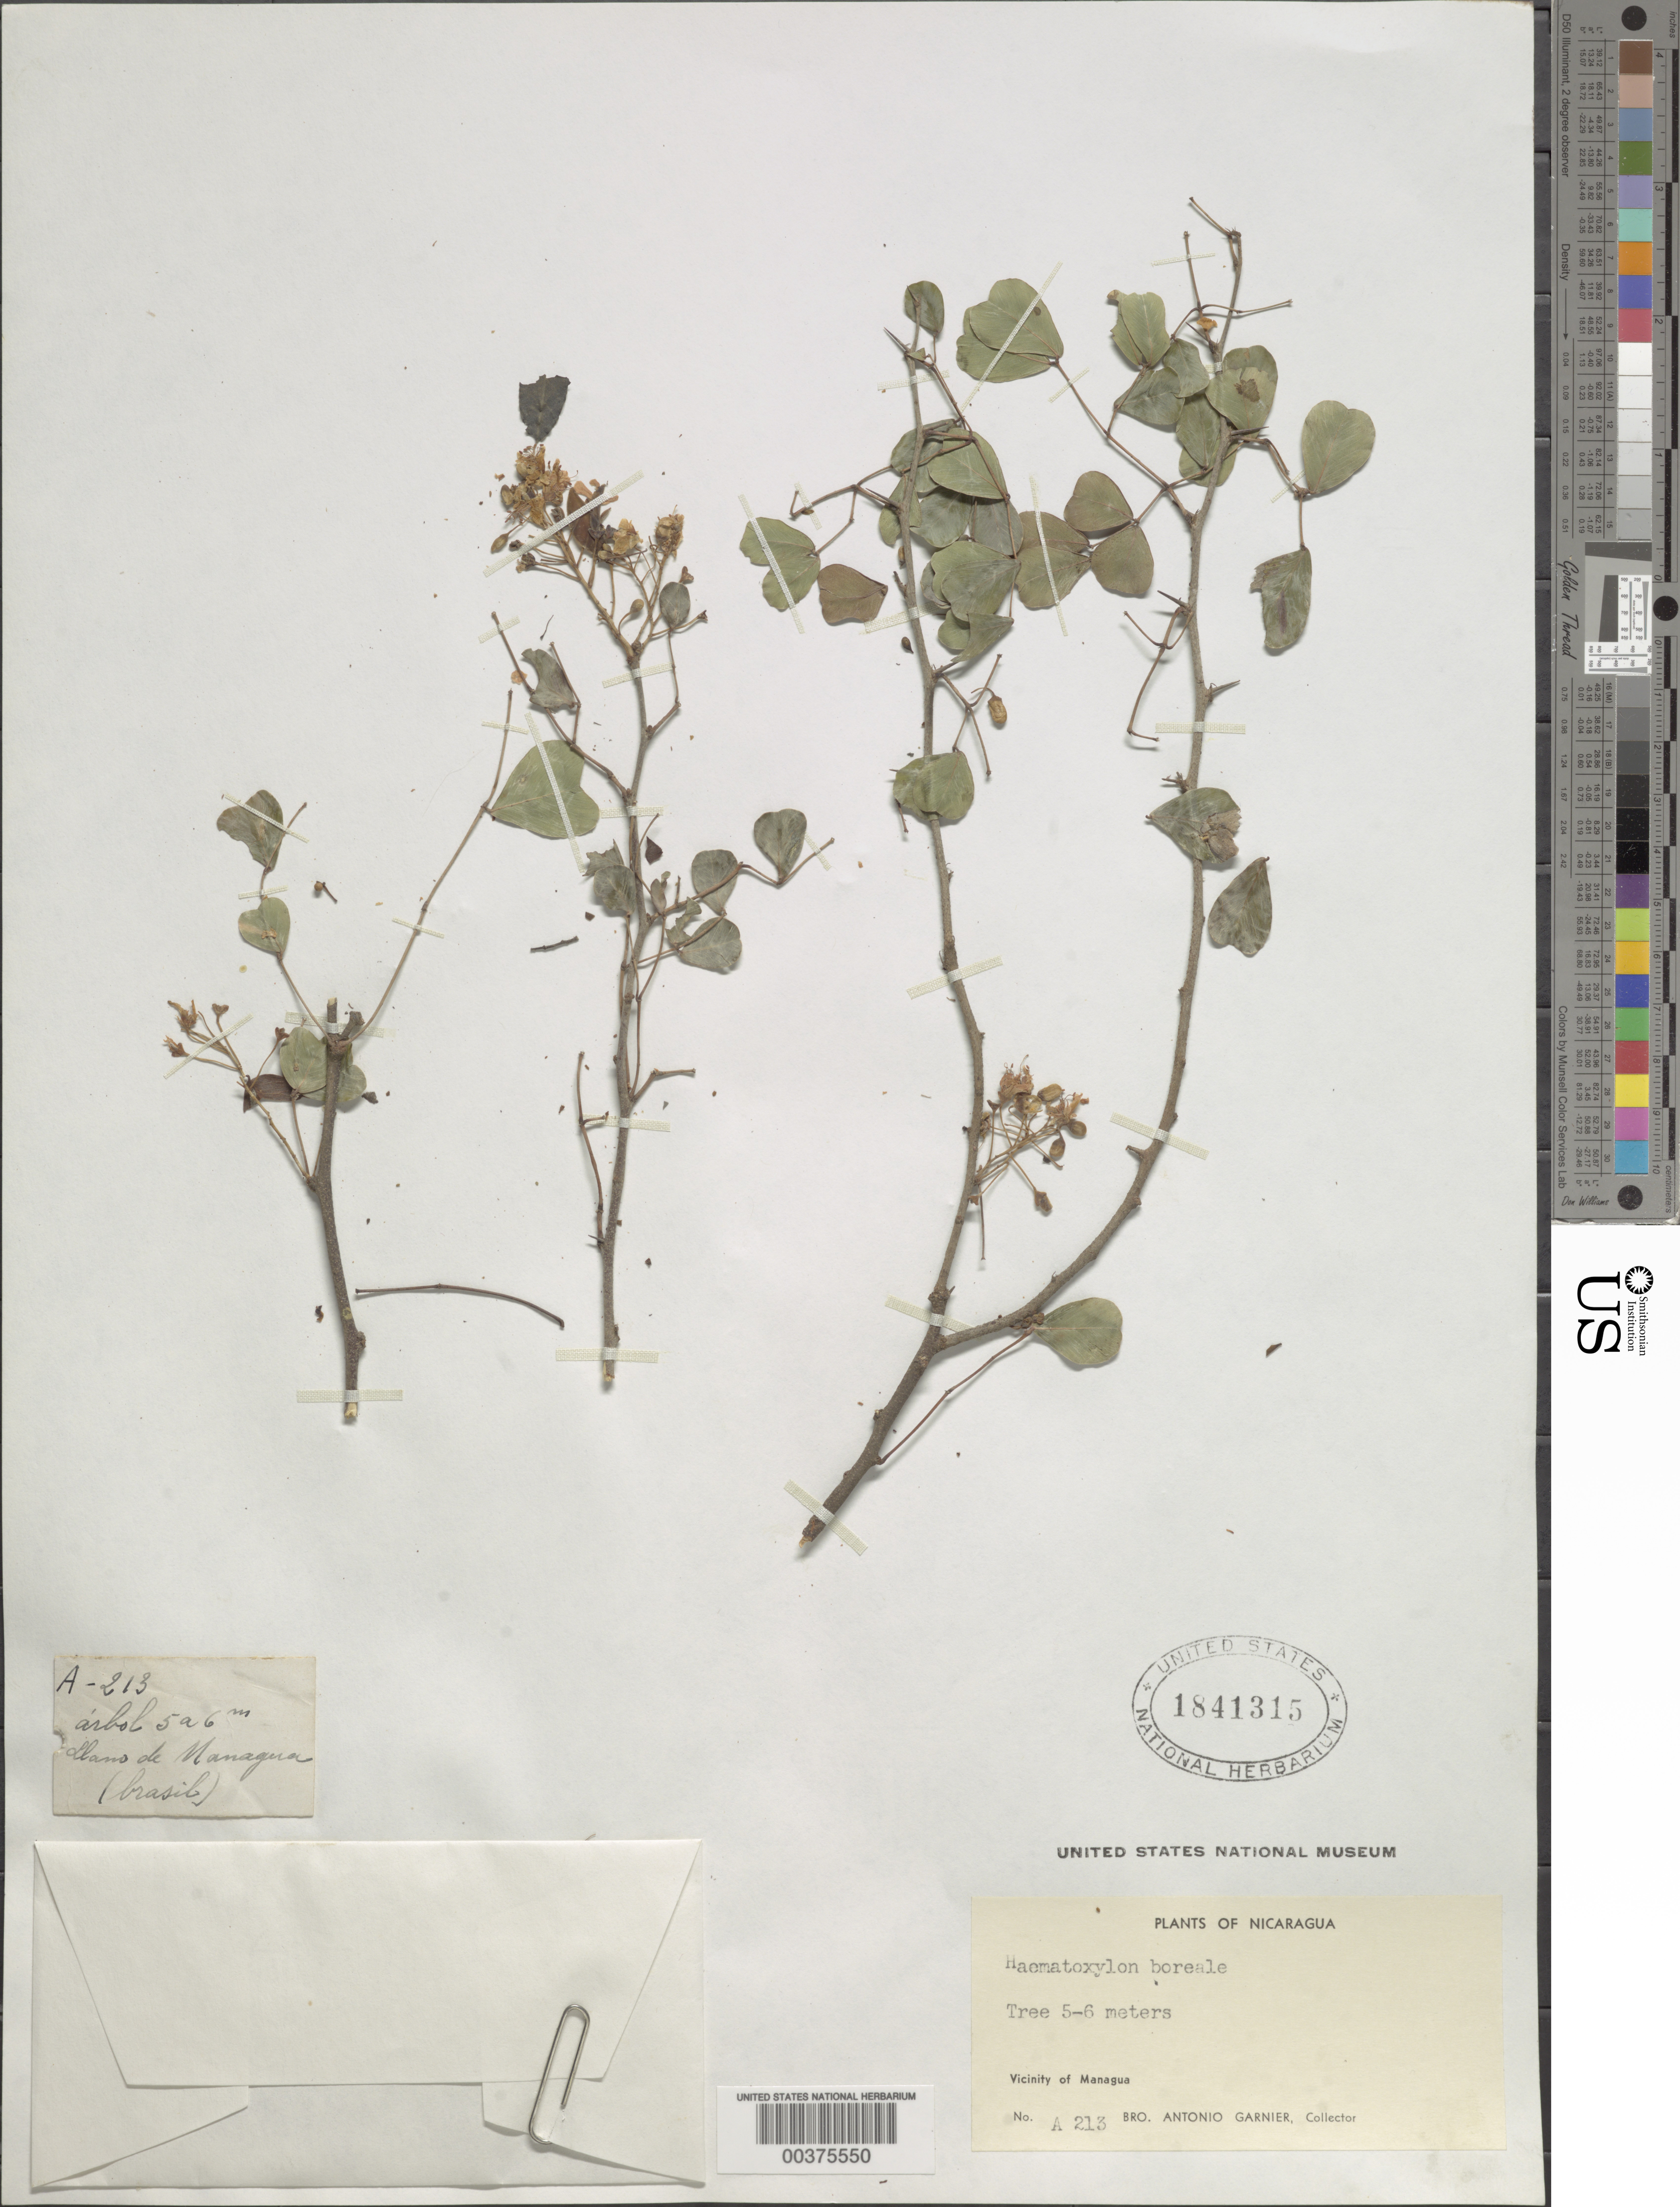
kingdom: Plantae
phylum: Tracheophyta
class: Magnoliopsida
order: Fabales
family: Fabaceae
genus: Haematoxylum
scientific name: Haematoxylum brasiletto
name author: H. Karst.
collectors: Bro. A. Garnier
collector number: A213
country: Nicaragua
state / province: Managua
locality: Vicinity of managua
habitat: Llano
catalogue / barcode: US 1841315